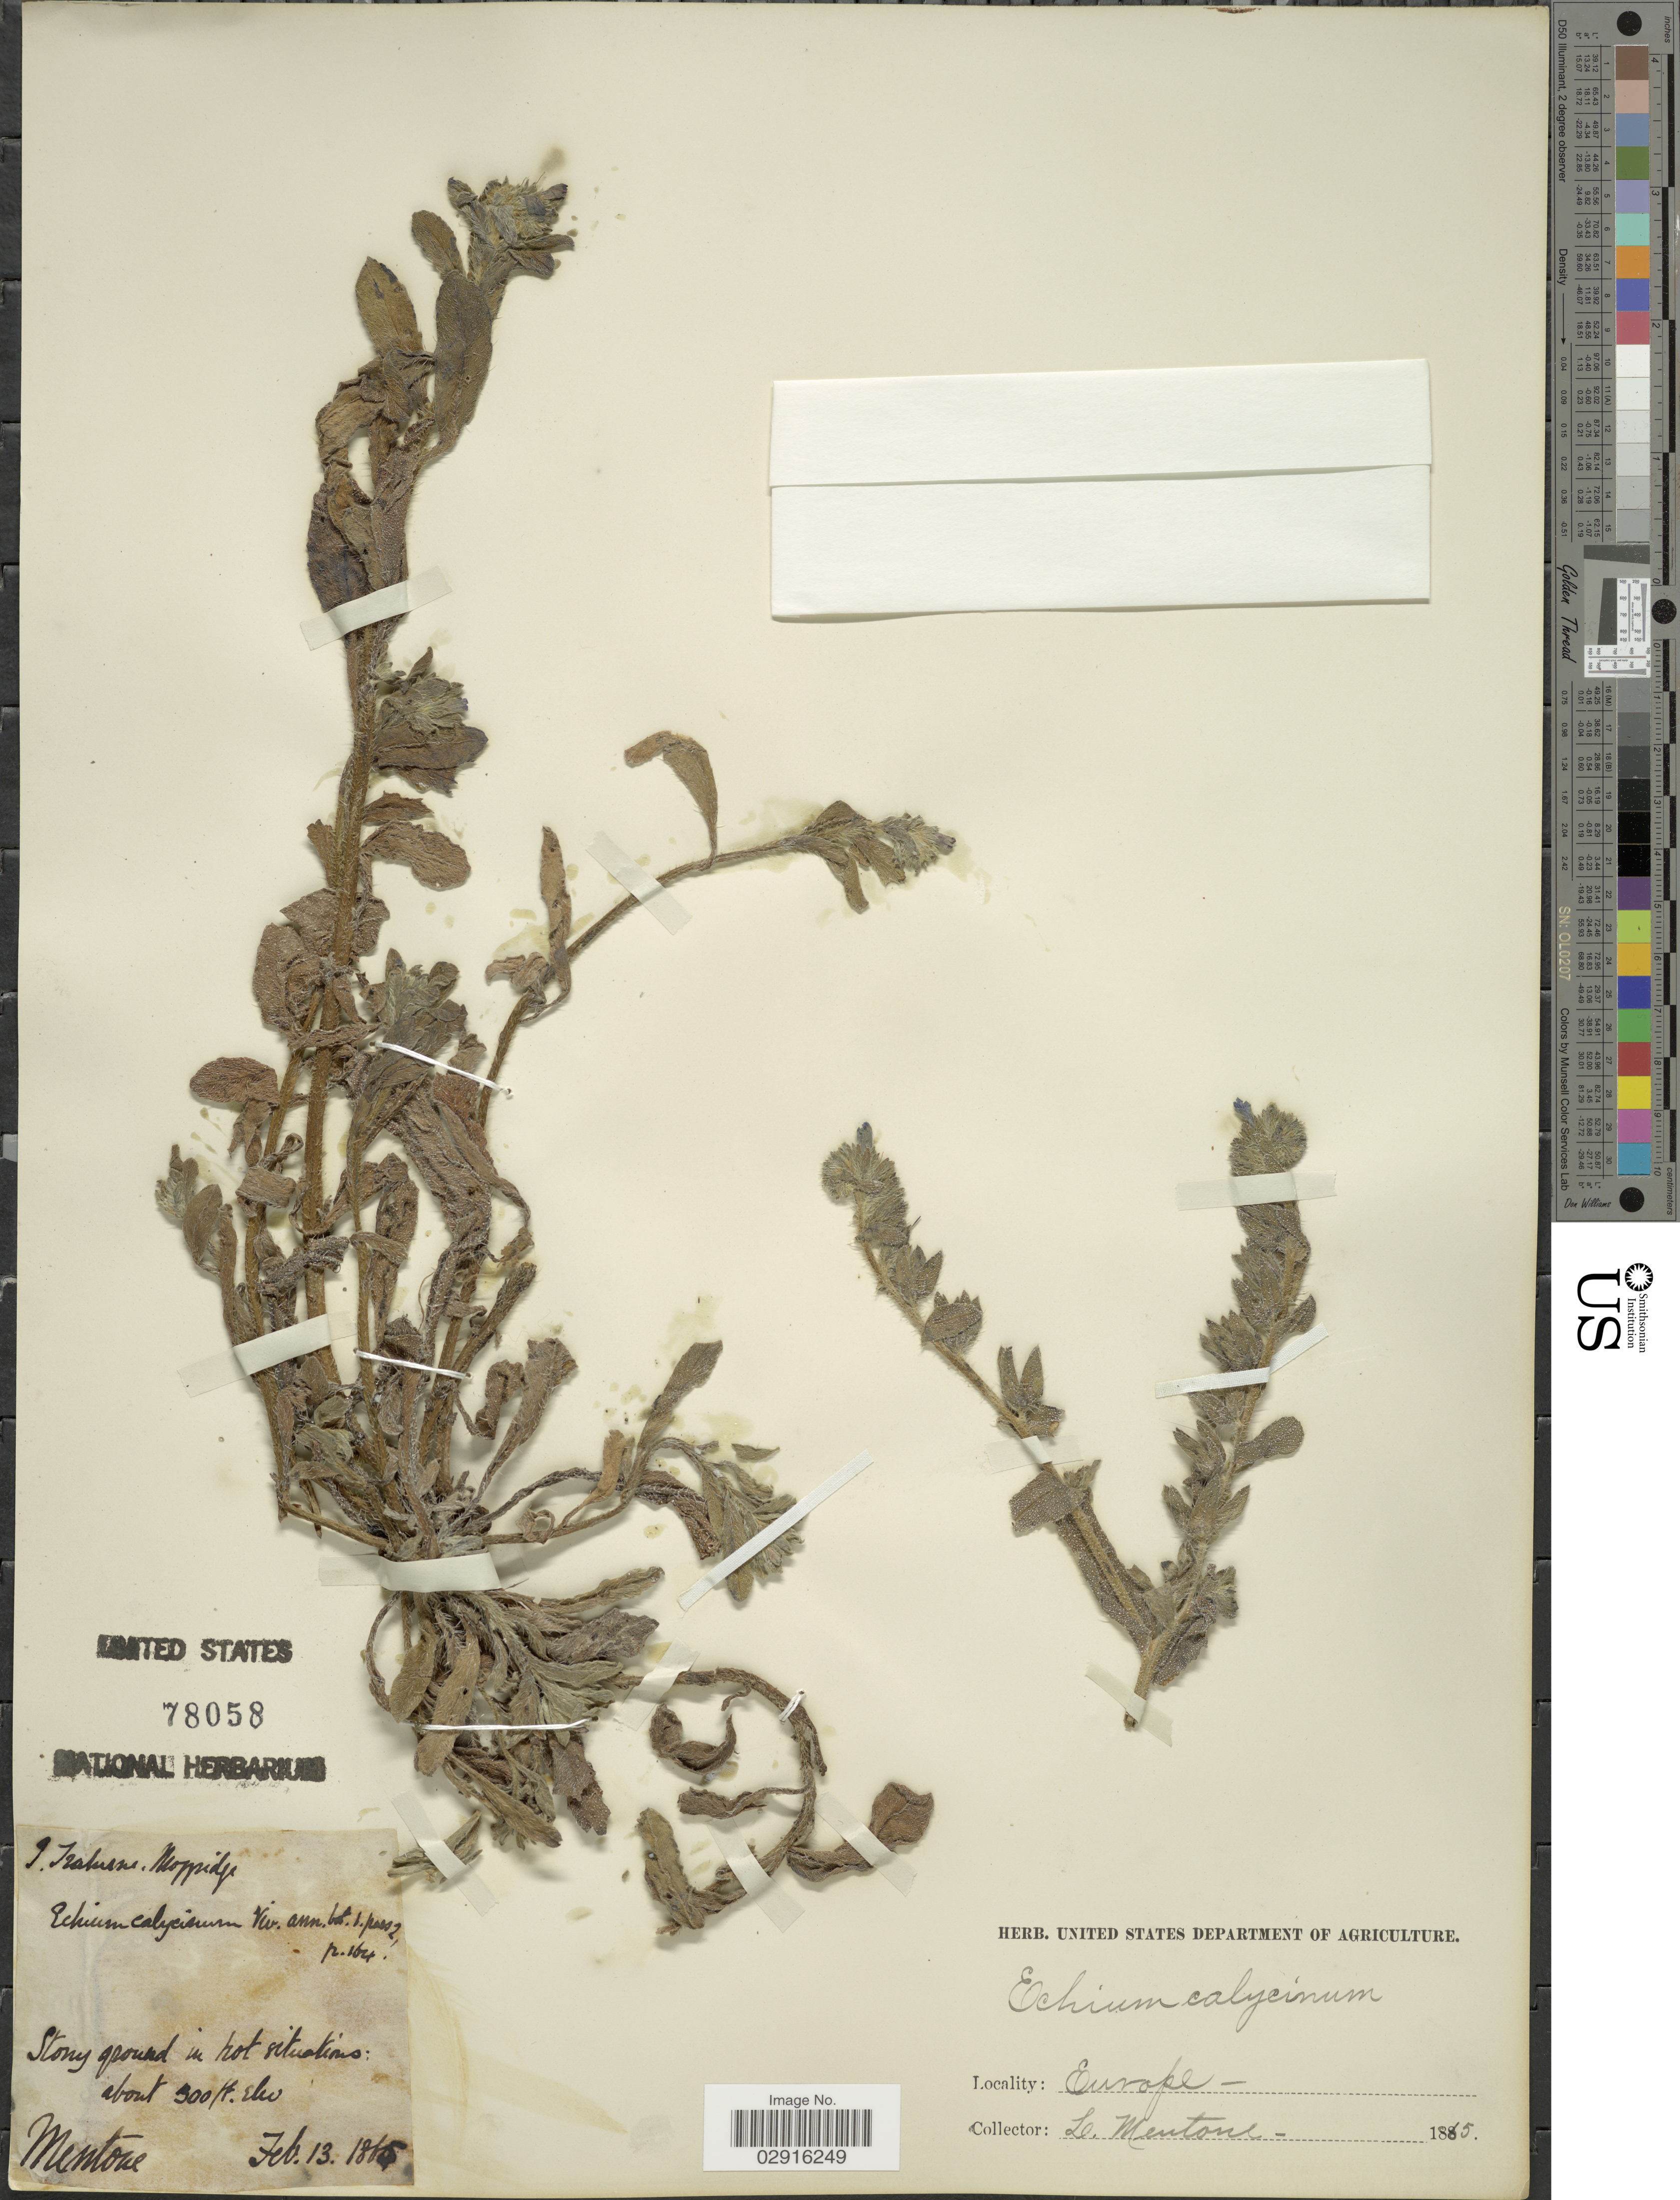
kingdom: Plantae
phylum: Tracheophyta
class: Magnoliopsida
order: Boraginales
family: Boraginaceae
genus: Echium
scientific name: Echium calycinum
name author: Viv.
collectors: L. Mentone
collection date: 1865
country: France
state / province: Provence-Alpes-Côte d'Azur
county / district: Var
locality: Stony ground in hot situations.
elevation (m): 152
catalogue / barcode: US 78058